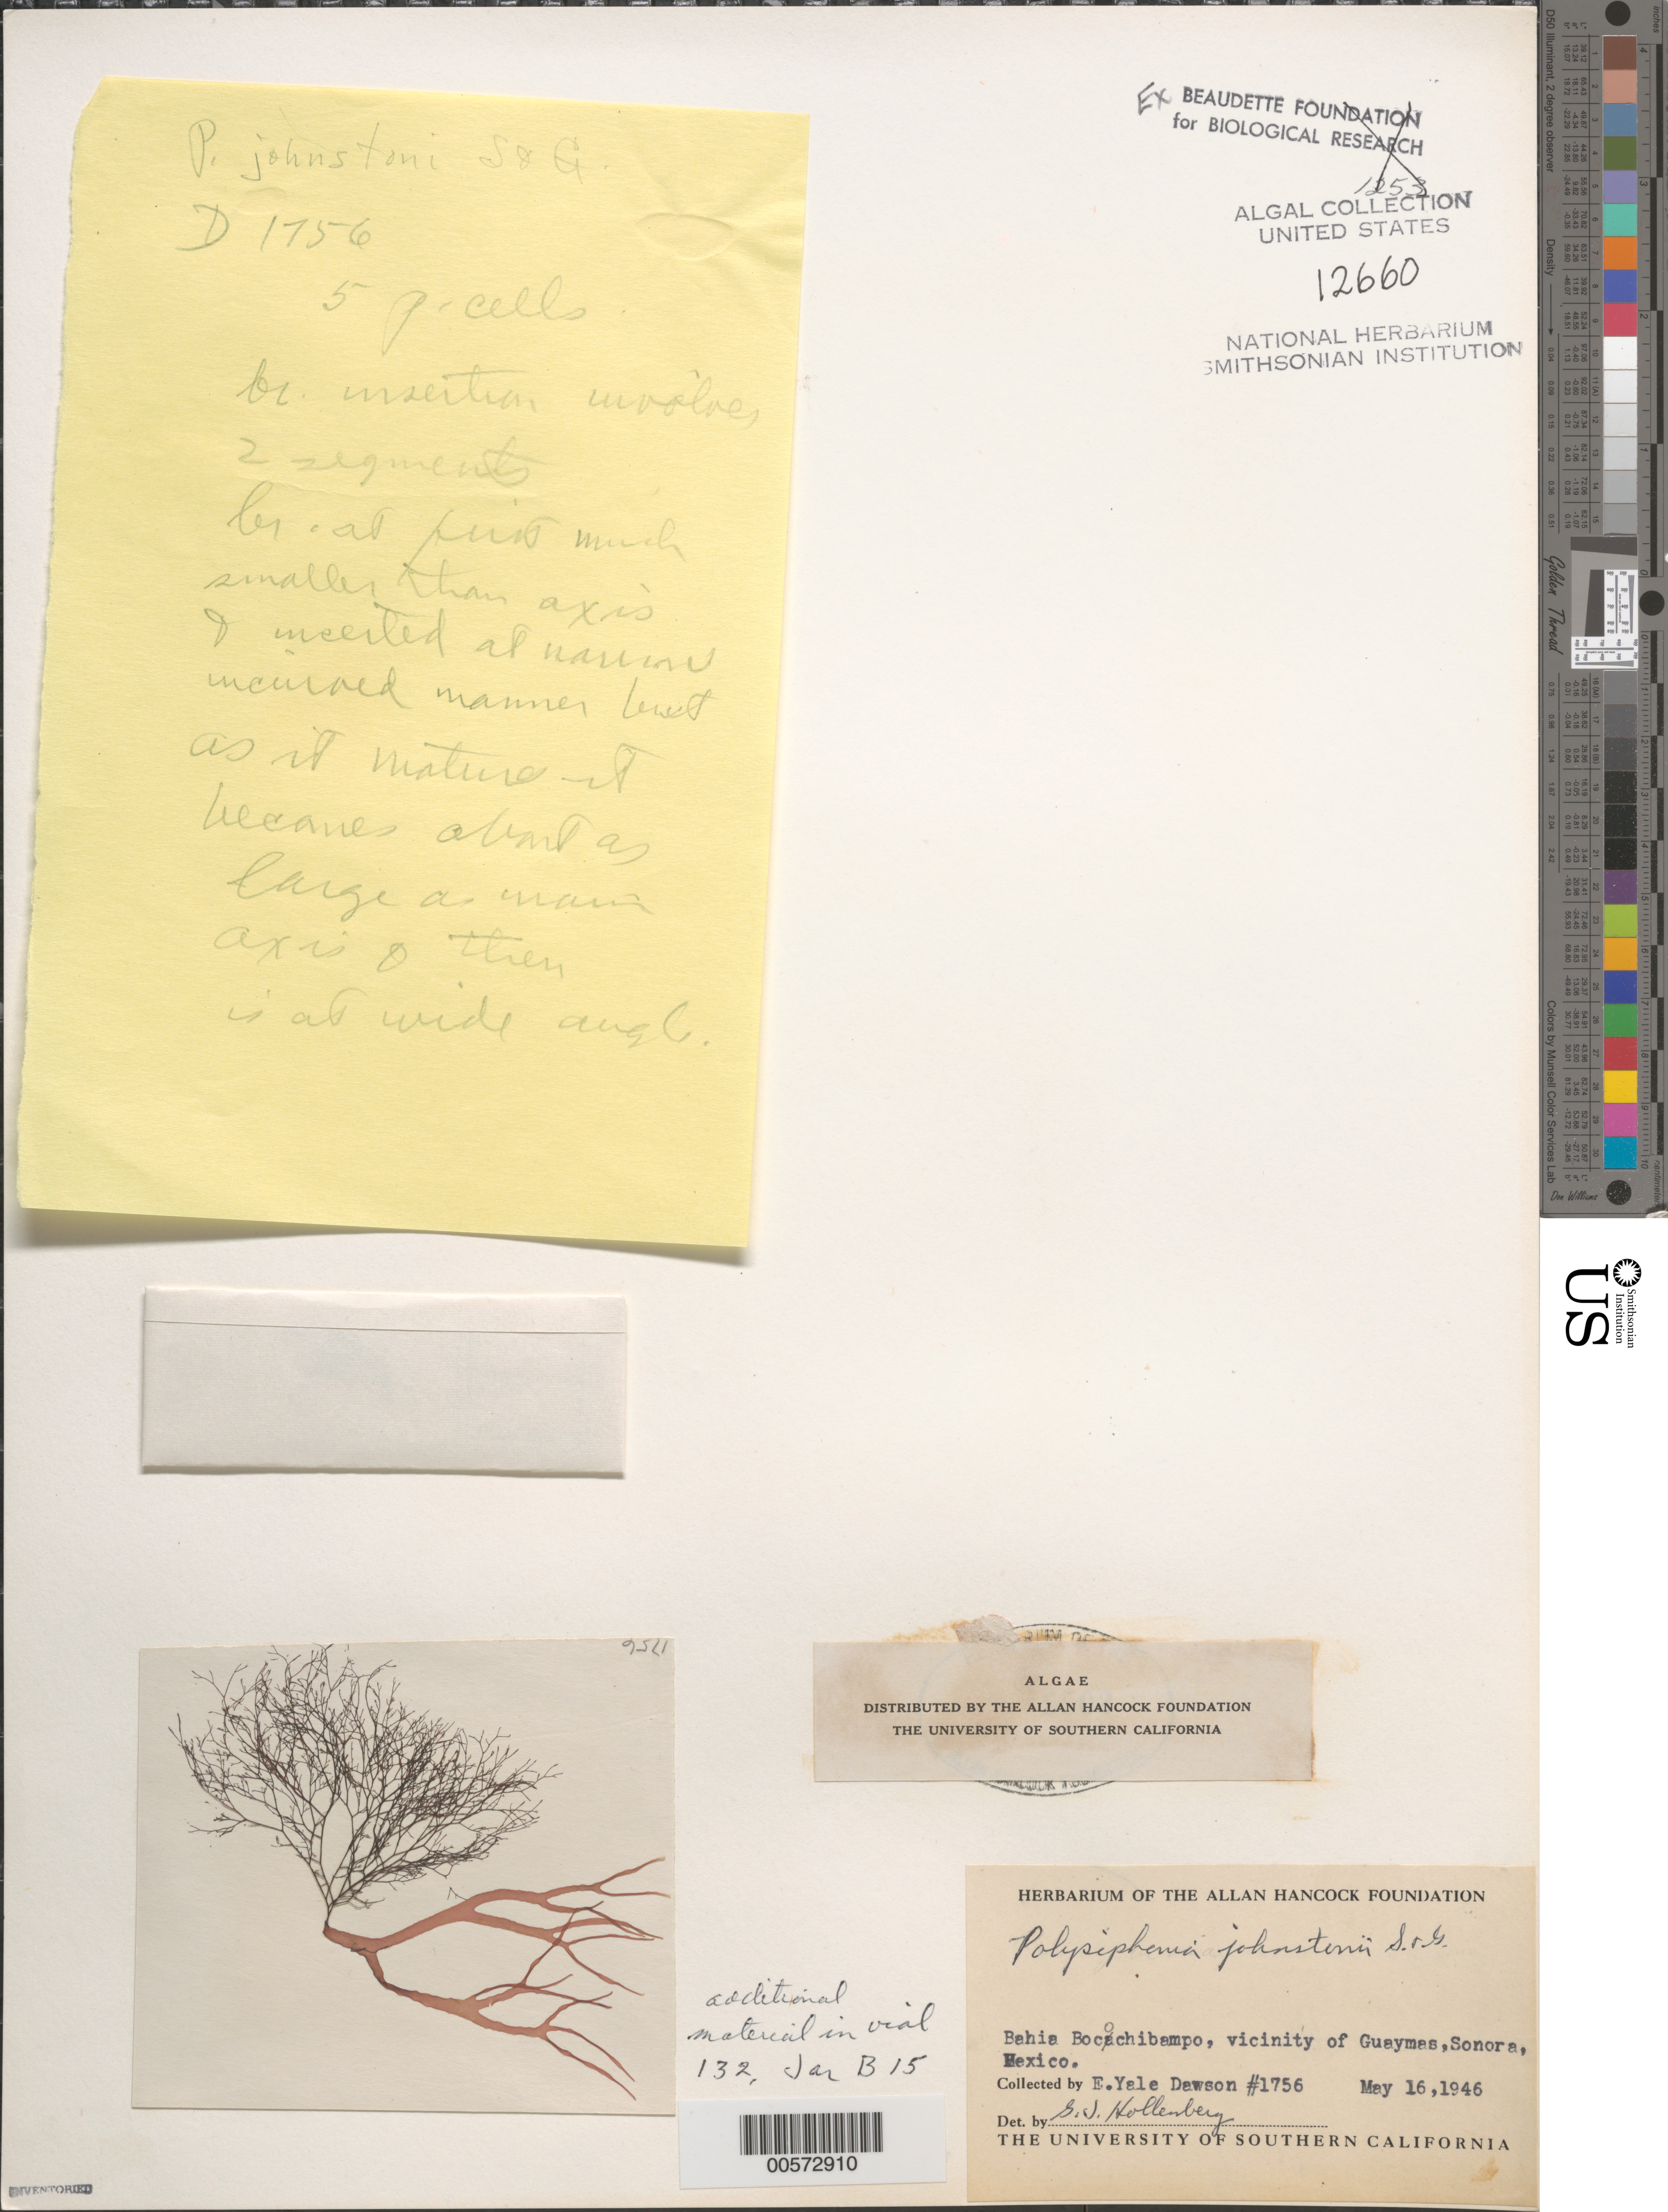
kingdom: Plantae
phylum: Rhodophyta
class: Florideophyceae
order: Ceramiales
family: Rhodomelaceae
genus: Melanothamnus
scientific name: Melanothamnus johnstonii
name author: (Setchell & N.L. Gardner) Diaz-Tapia & Maggs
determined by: Algae name updating Project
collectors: E. Y. Dawson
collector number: EYD 1756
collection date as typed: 16 May 1946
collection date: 1946-05-16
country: Mexico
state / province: Sonora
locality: Bahia Bocochibampo, Guaymas area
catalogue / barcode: US 12660